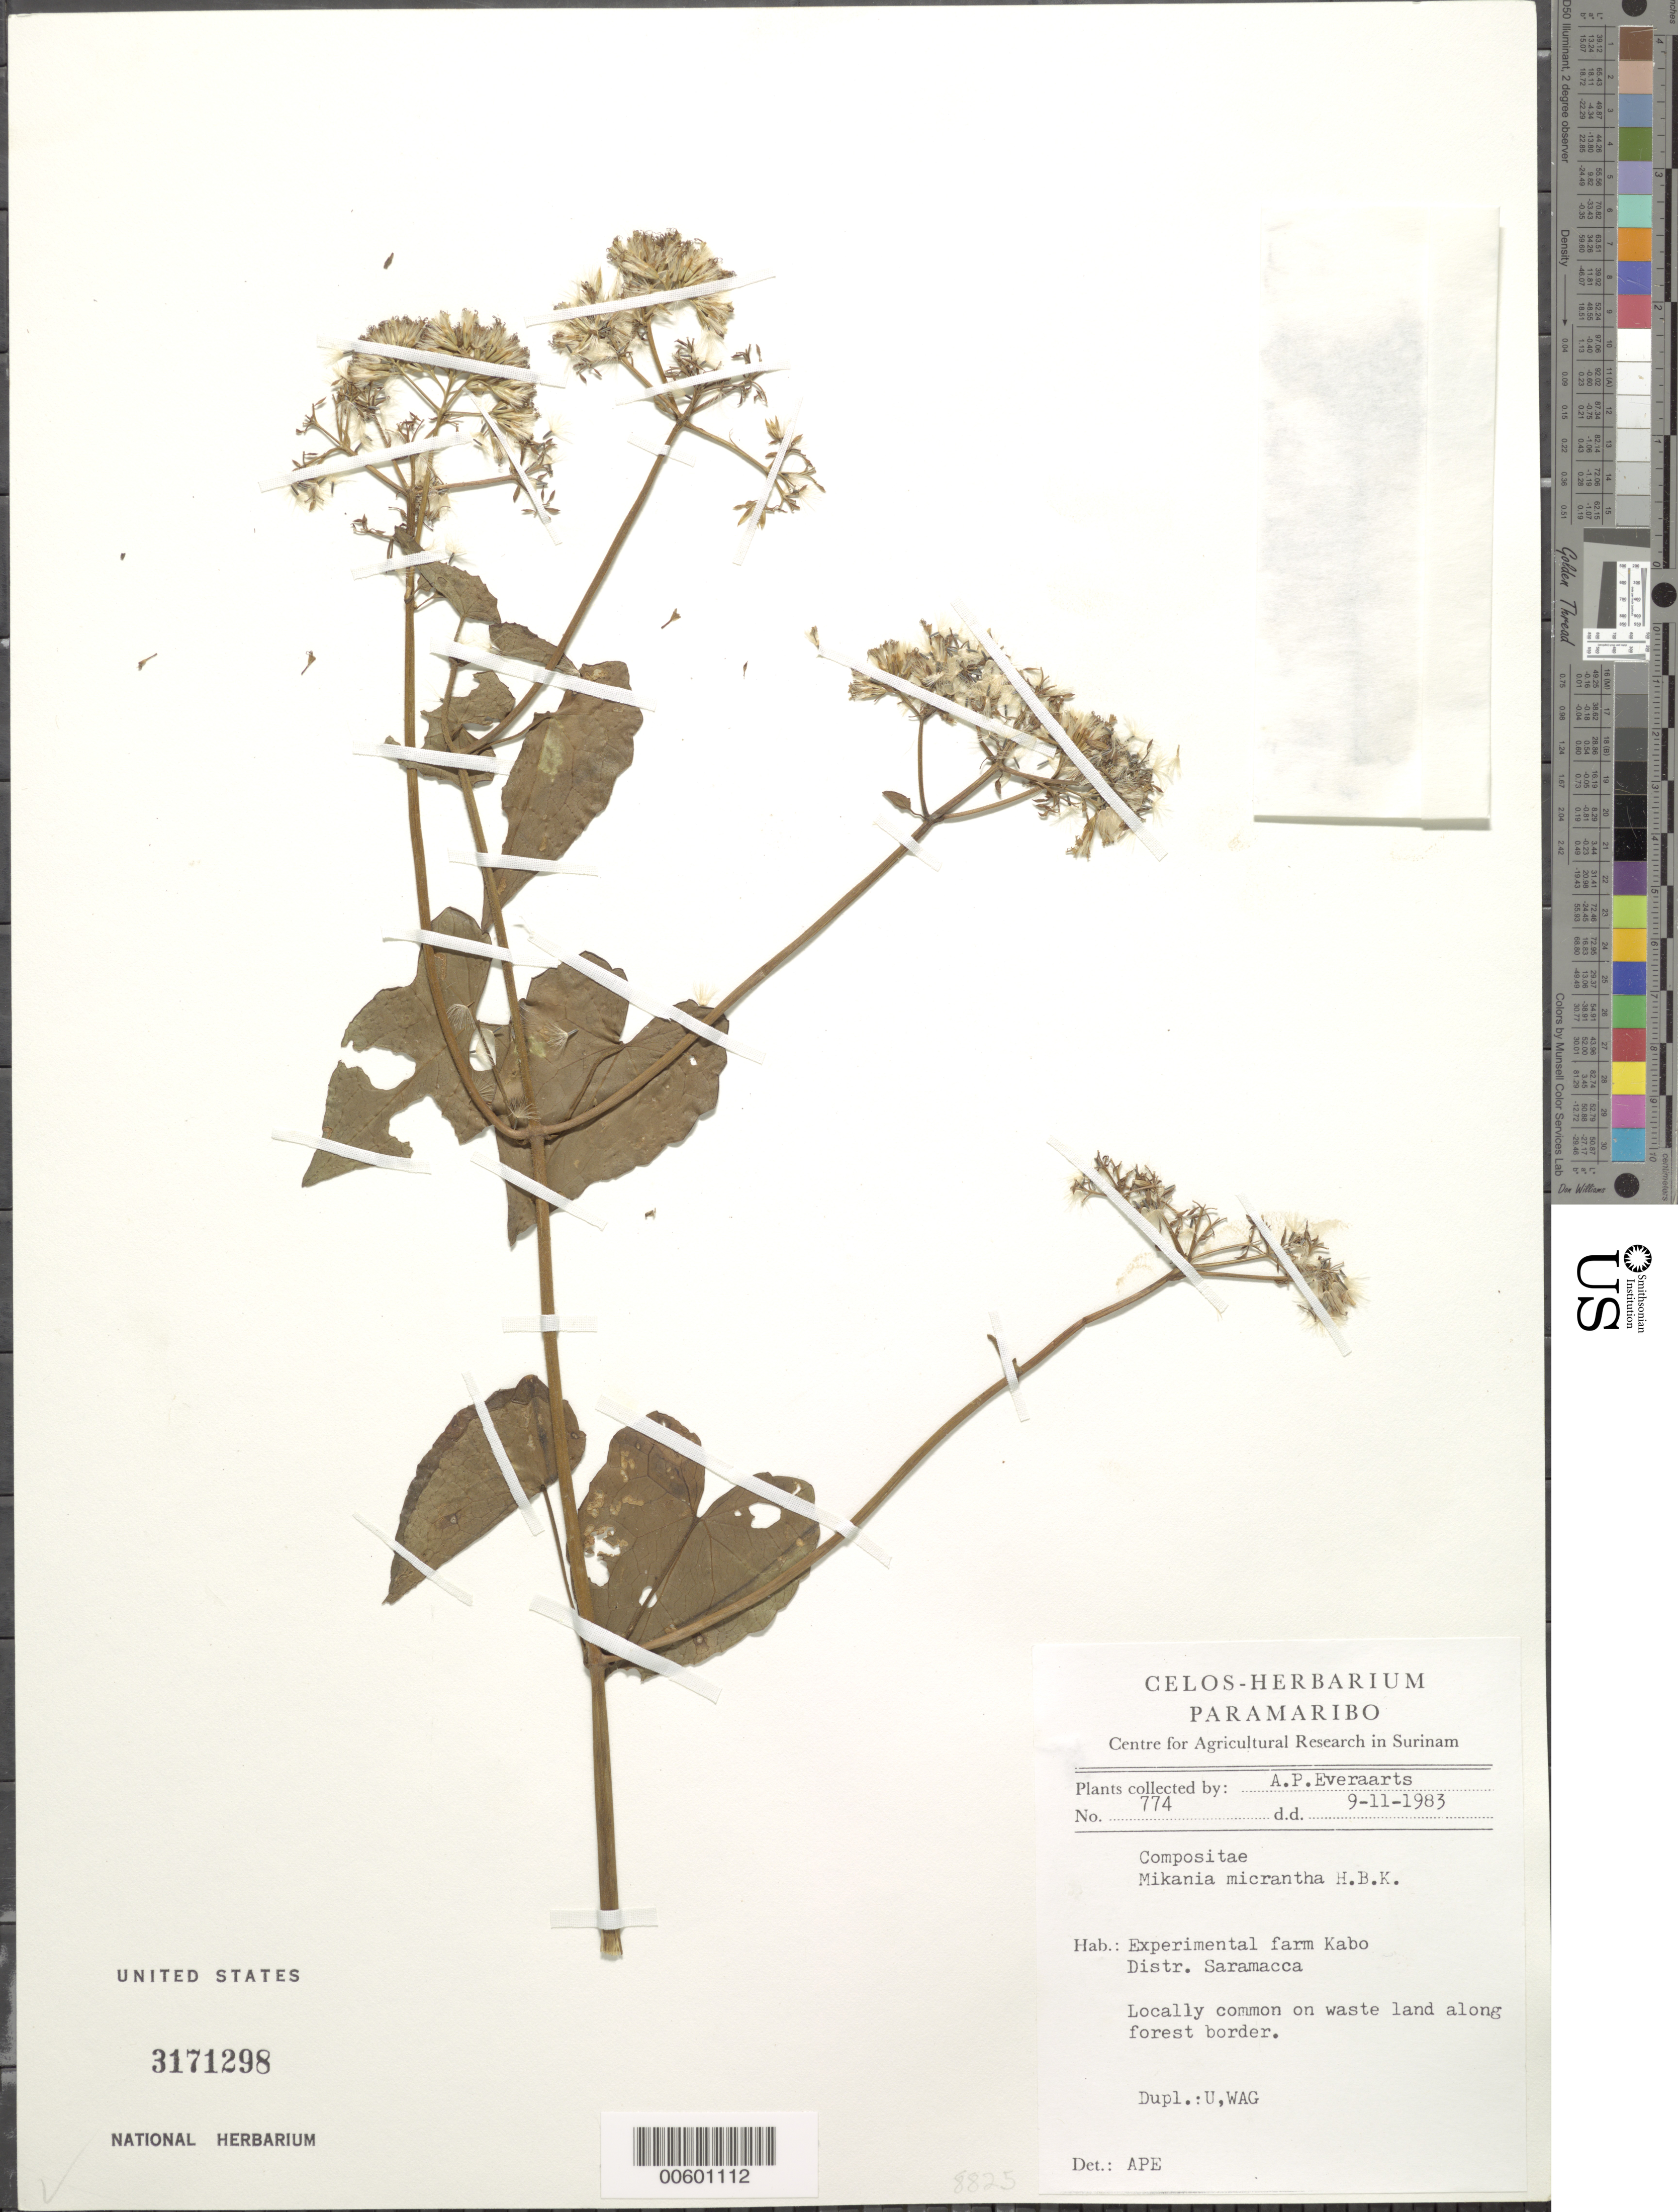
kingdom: Plantae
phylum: Tracheophyta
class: Magnoliopsida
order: Asterales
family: Asteraceae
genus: Mikania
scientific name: Mikania micrantha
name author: Kunth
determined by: Everaarts, A. P.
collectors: A. Everaarts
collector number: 774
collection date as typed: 9-Nov-83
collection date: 1983-11-09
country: Suriname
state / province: Saramacca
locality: Kabo Experimental Farm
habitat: Waste land along forest border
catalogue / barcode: US 3171298